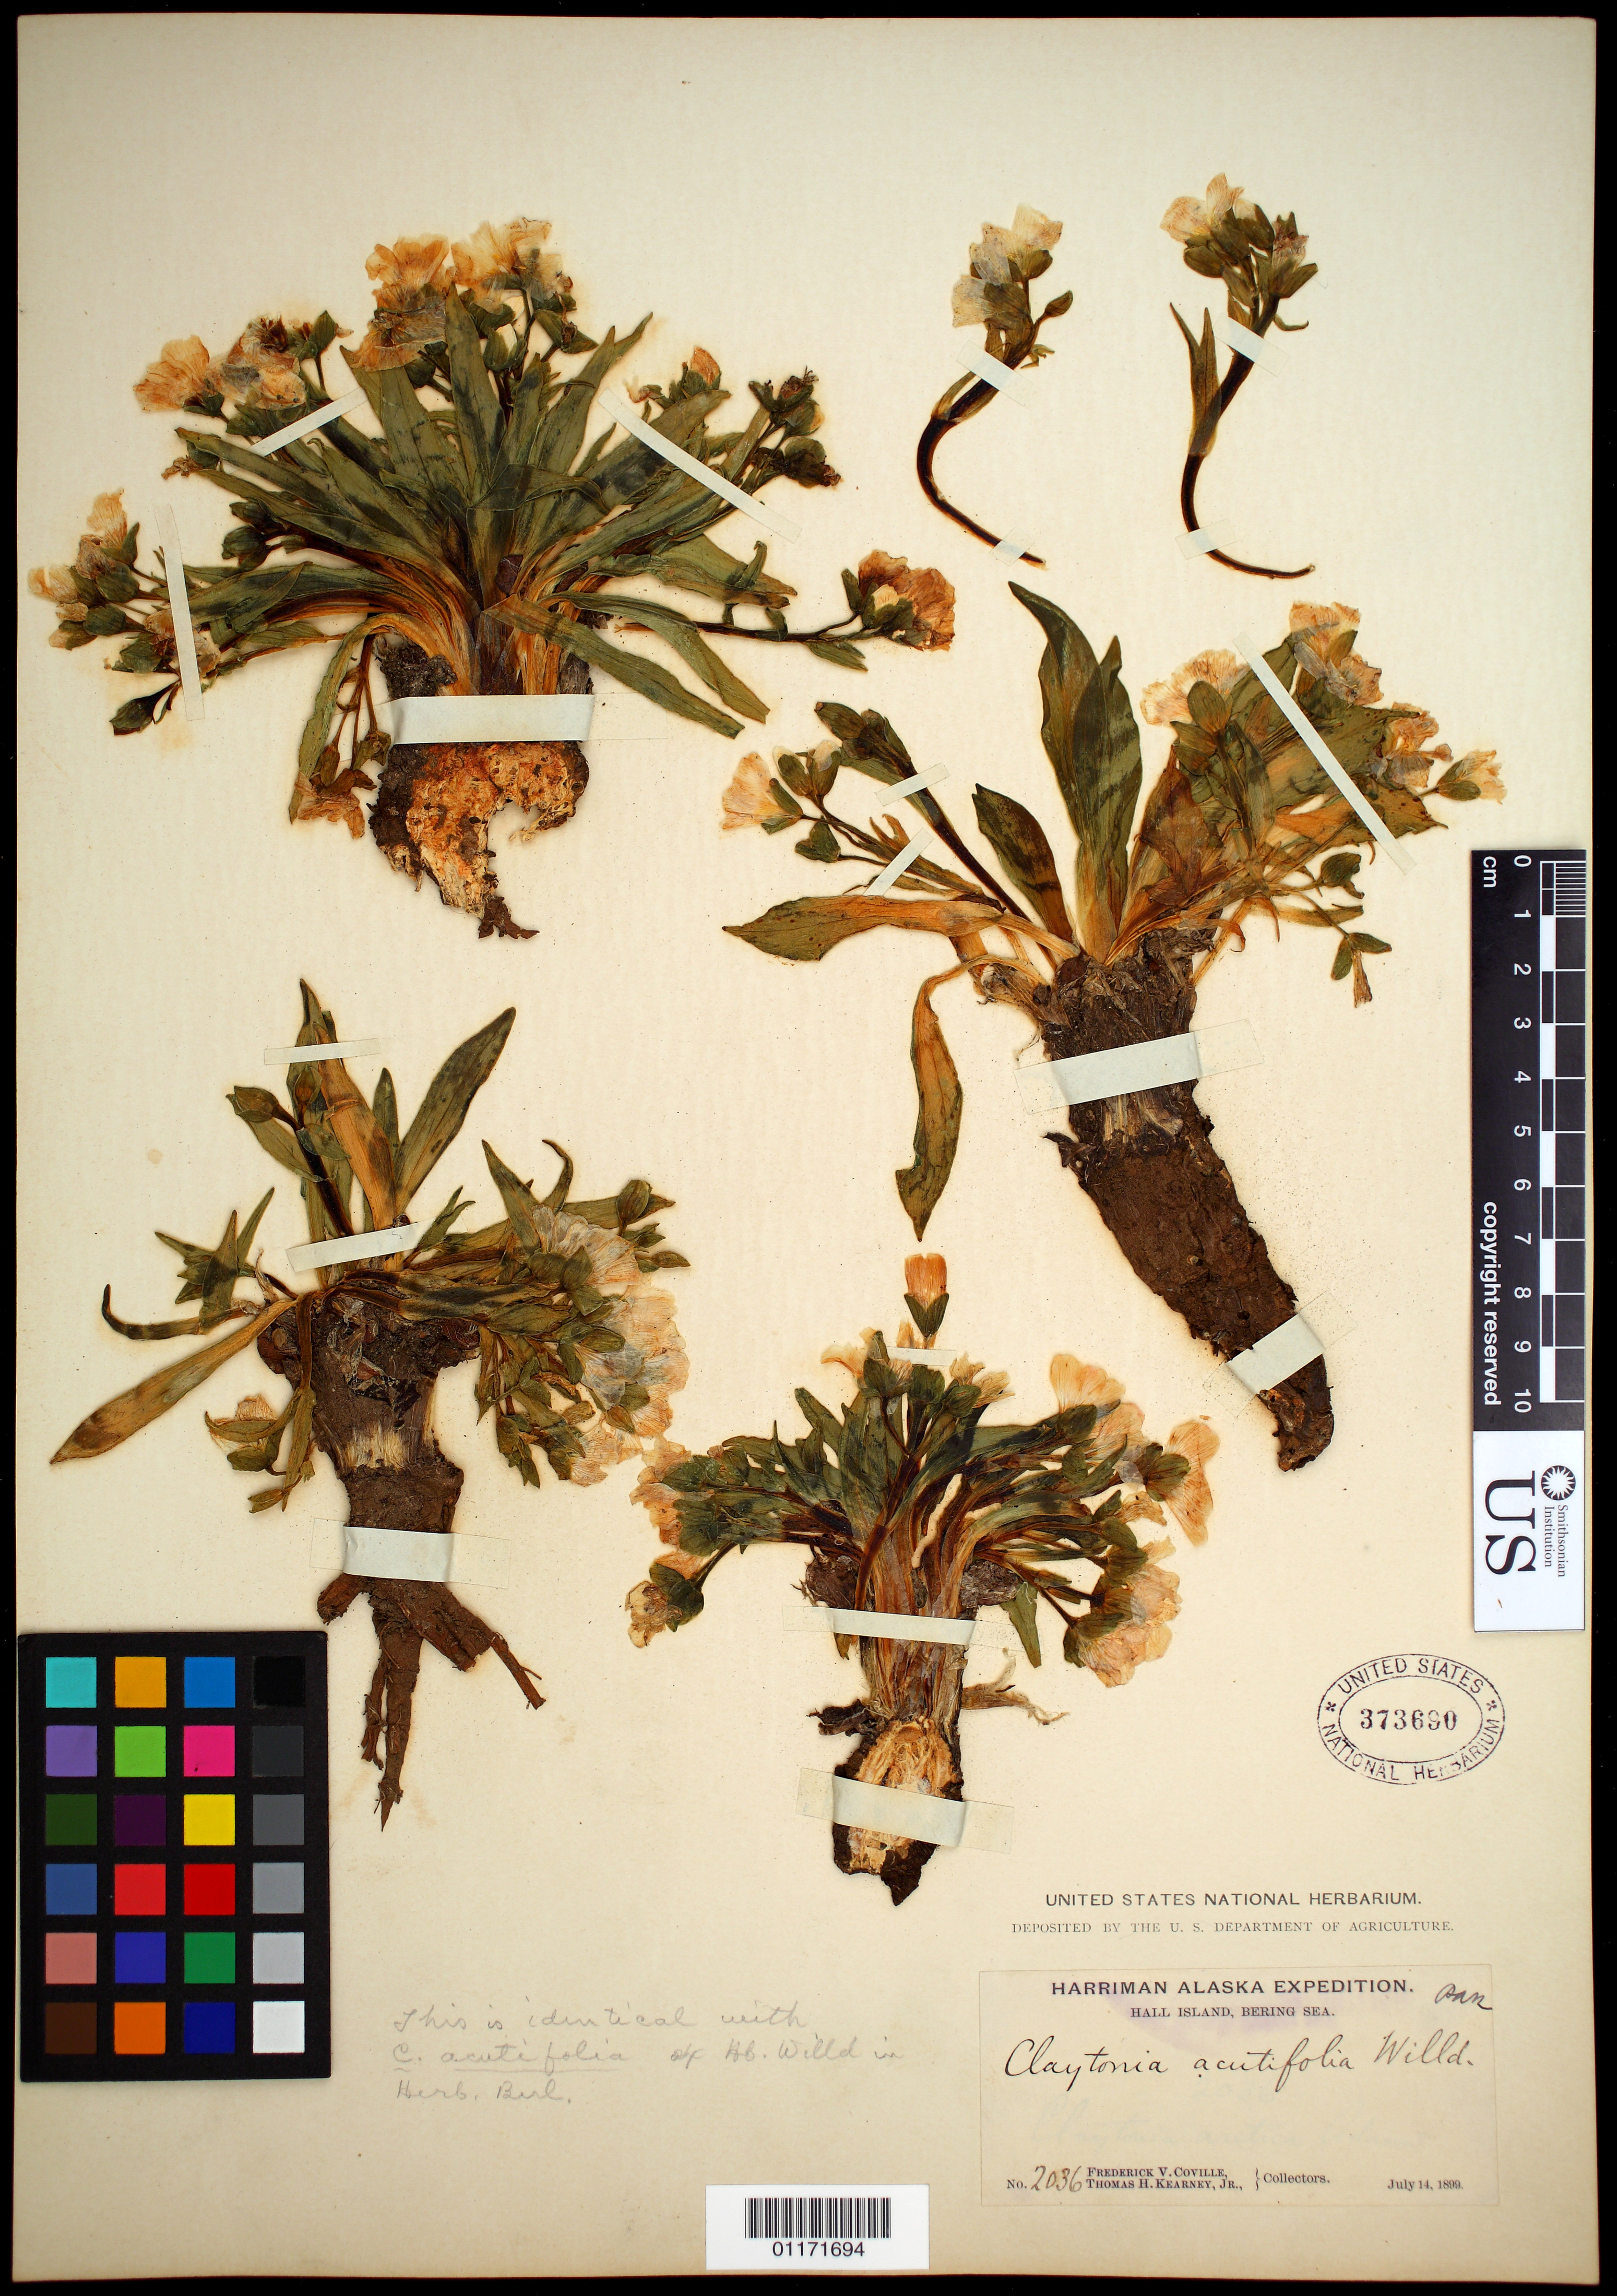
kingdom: Plantae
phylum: Tracheophyta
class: Magnoliopsida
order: Caryophyllales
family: Montiaceae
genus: Claytonia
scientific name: Claytonia acutifolia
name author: Pall. ex Willd.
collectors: F. V. Coville & T. H. Kearney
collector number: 2036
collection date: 1899-07-14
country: United States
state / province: Alaska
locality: Bering Sea.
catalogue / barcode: US 373690